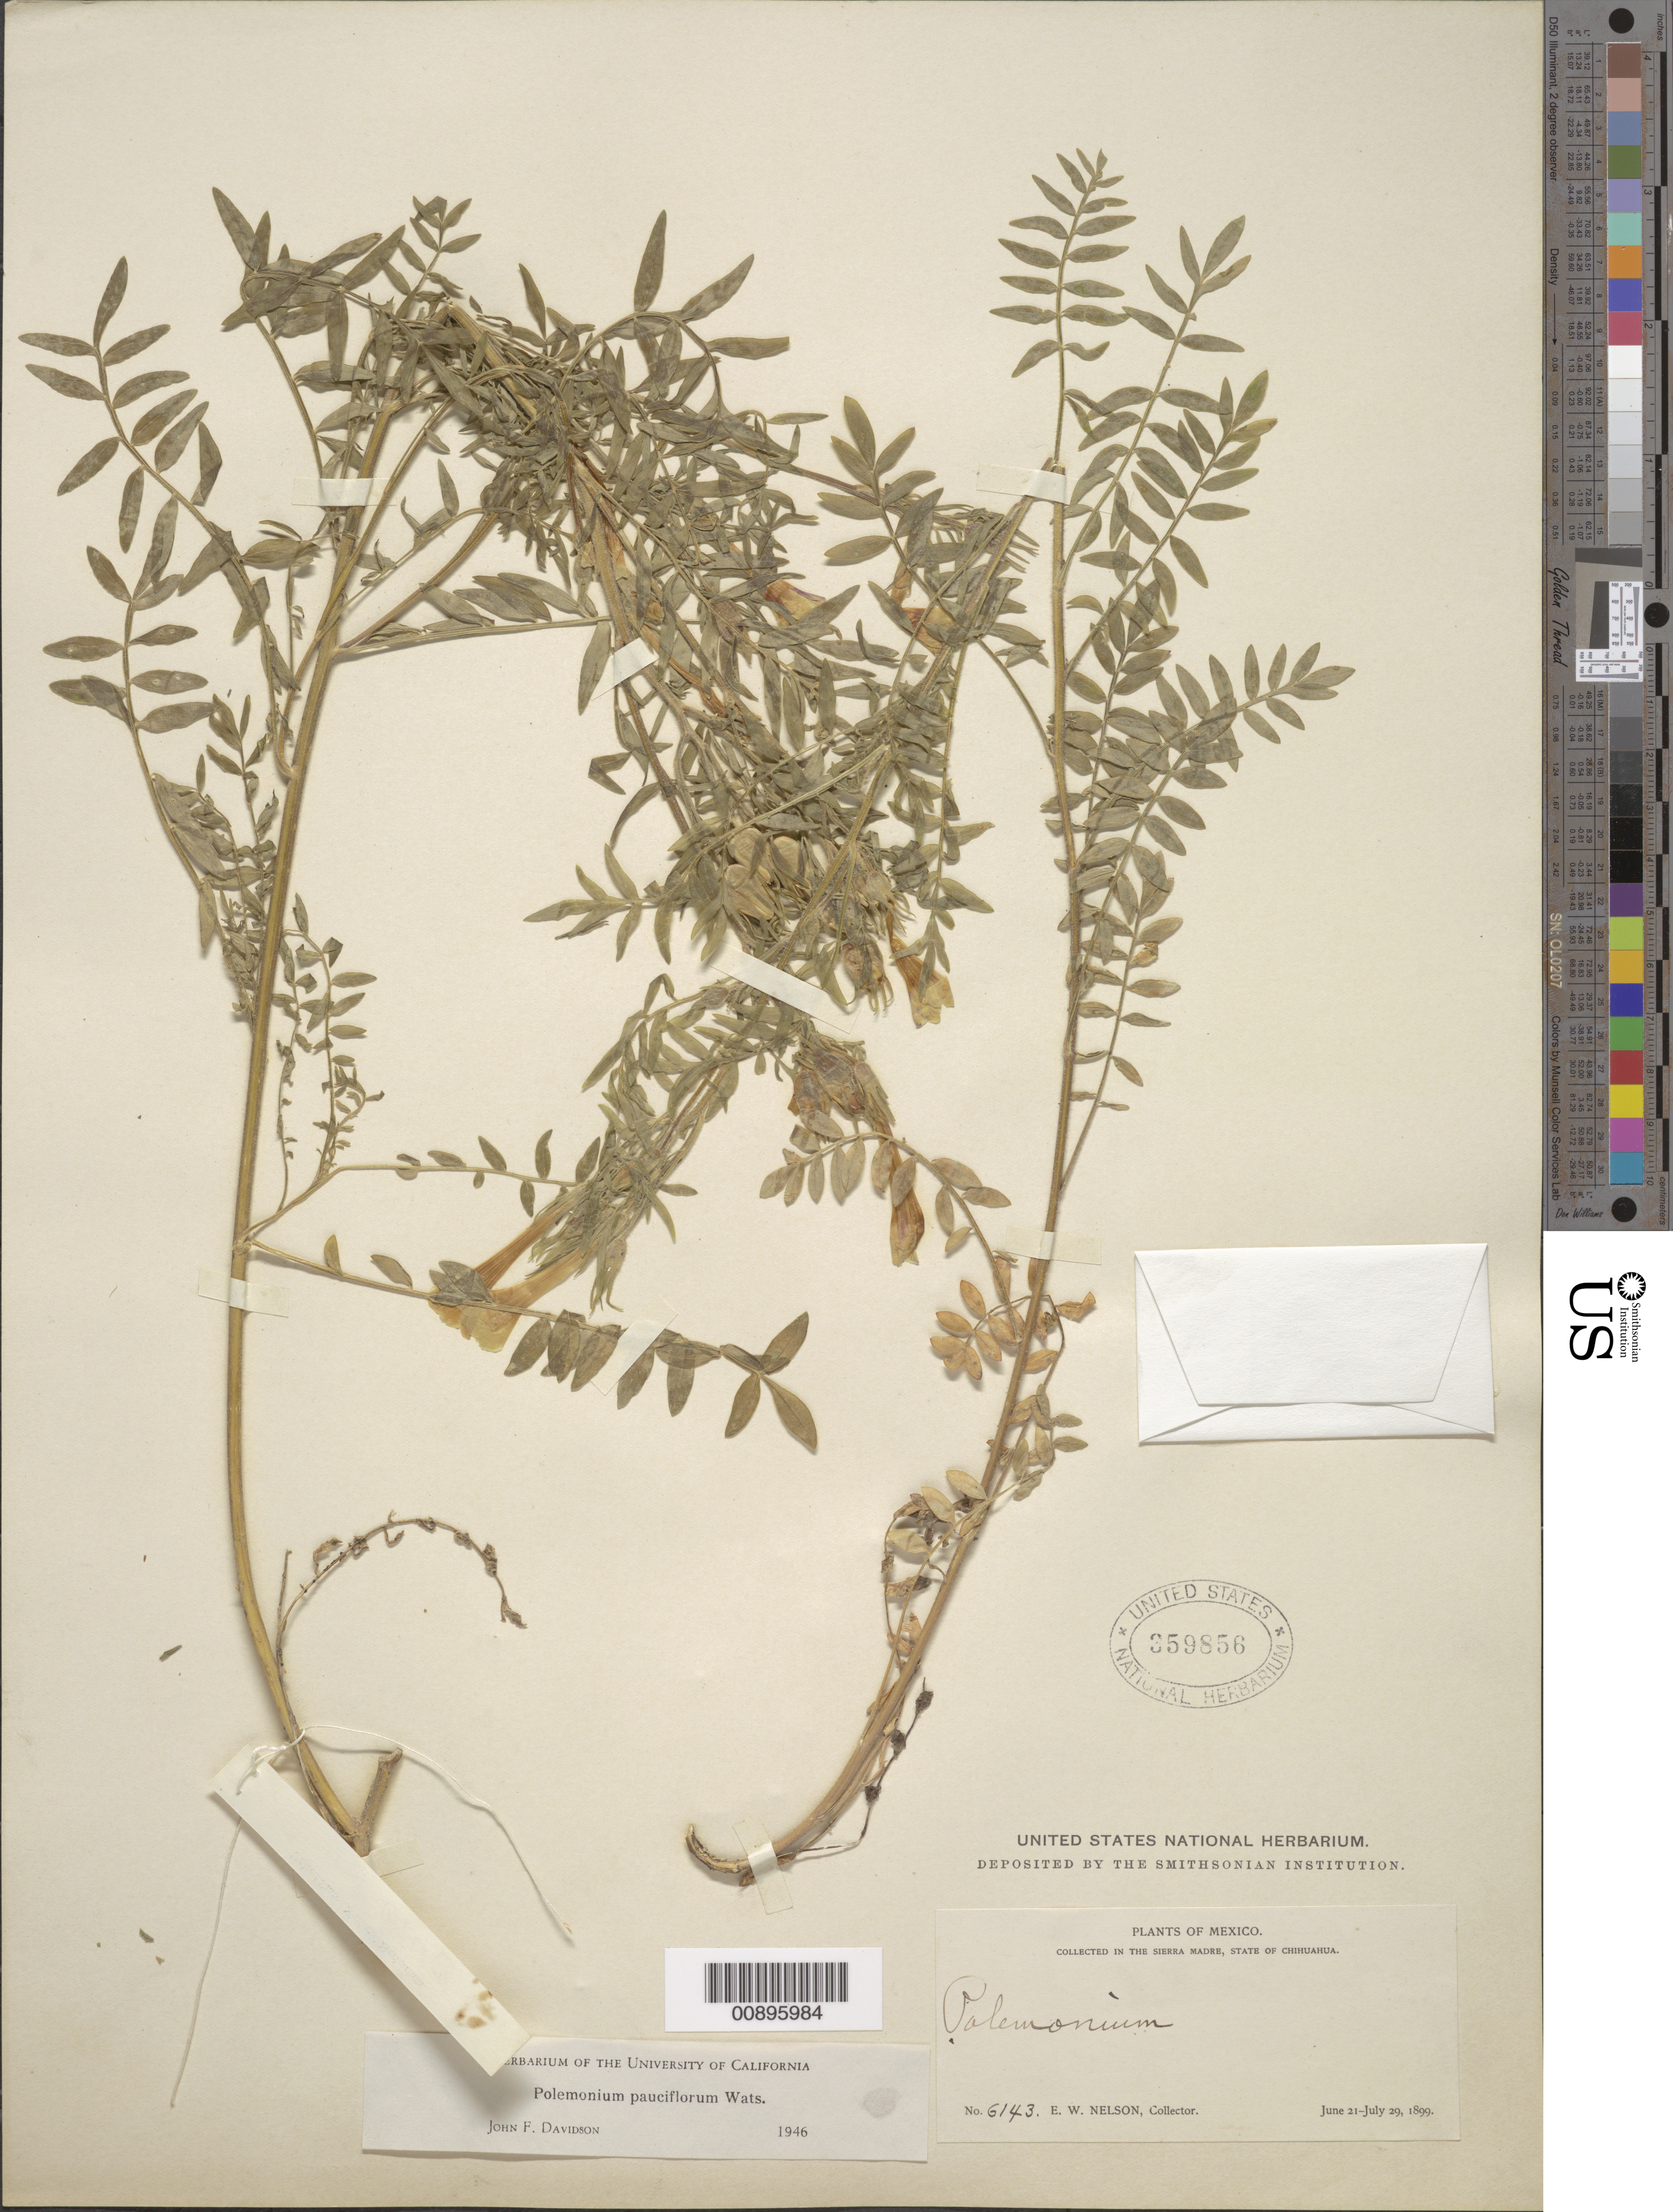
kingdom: Plantae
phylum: Tracheophyta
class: Magnoliopsida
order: Ericales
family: Polemoniaceae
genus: Polemonium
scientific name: Polemonium pauciflorum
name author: S. Watson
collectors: E. W. Nelson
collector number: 6143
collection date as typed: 21 Jun 1899 to 29 Jul 1899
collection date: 1899-06-21/1899-07-29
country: Mexico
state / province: Chihuahua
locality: Sierra Madre, Chihuahua.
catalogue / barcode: US 359856